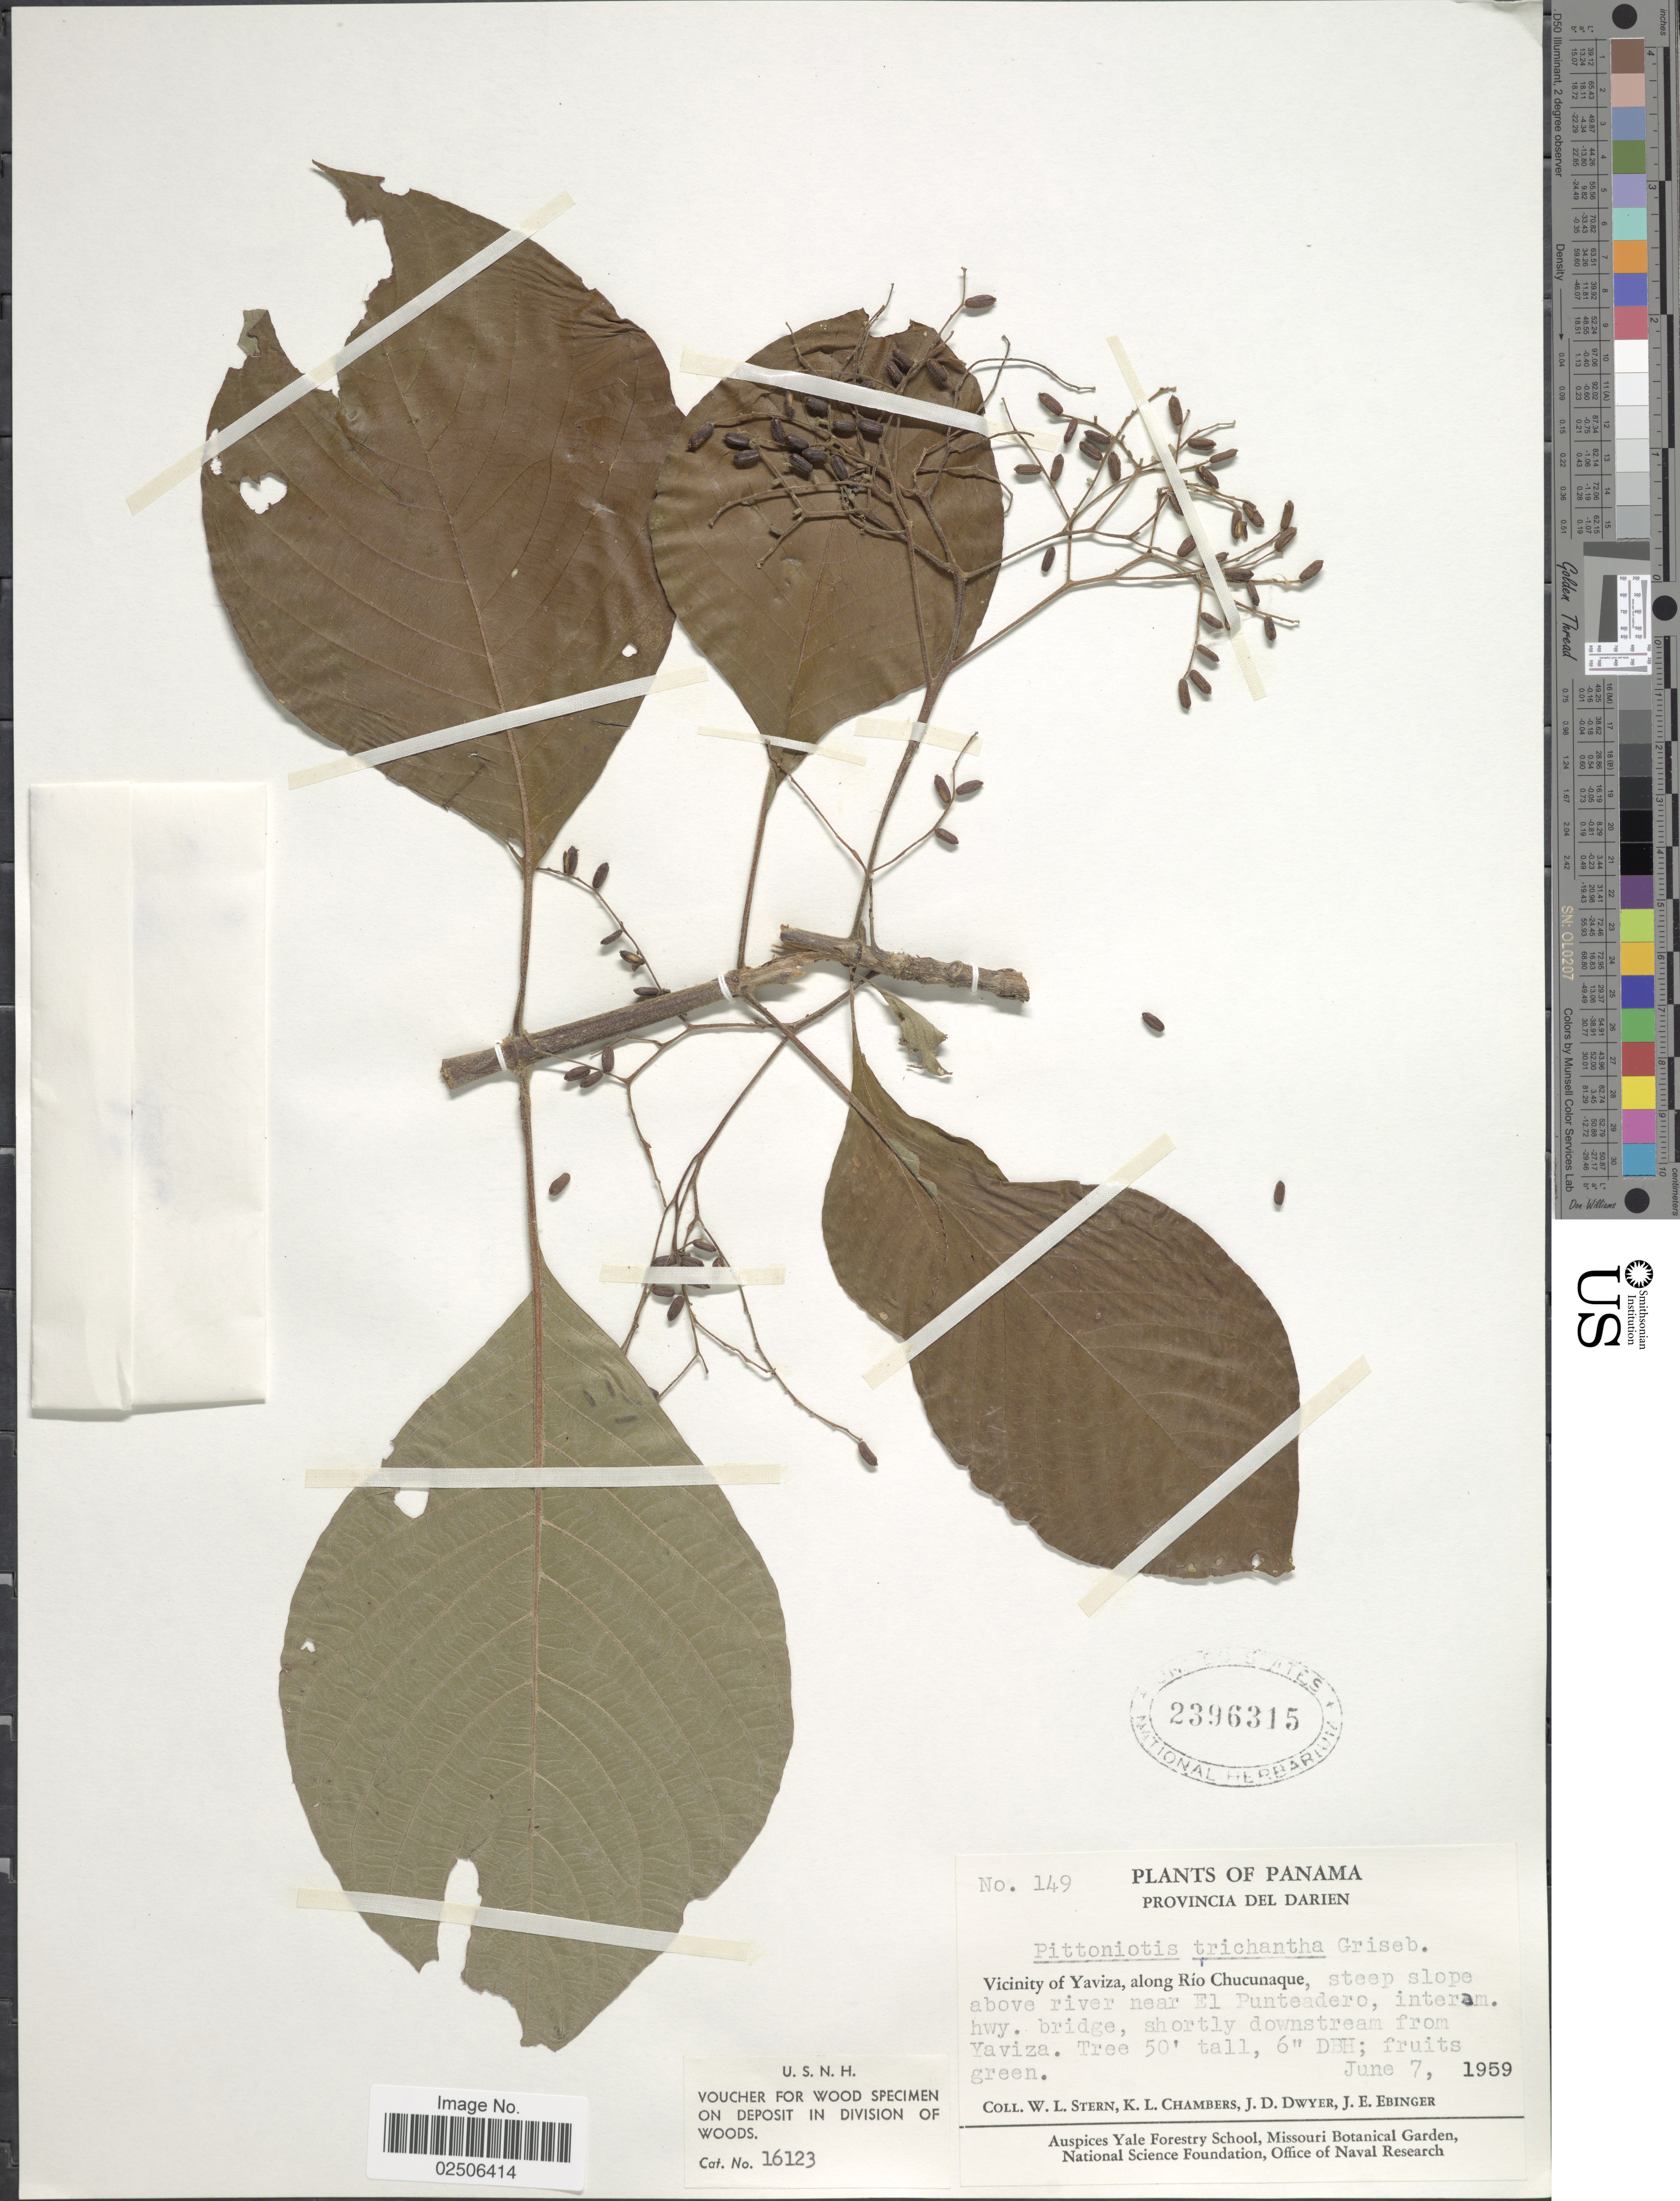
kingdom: Plantae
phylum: Tracheophyta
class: Magnoliopsida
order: Gentianales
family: Rubiaceae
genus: Pittoniotis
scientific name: Pittoniotis trichantha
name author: Griseb.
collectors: W. L. Stern, K. Chambers, J. D. Dwyer & J. Ebinger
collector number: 149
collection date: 1959-06-07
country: Panama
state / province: Darién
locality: Vicinity of Yaviza, along Rio Chucunaque, steep slope above river near El Punteadero, interam. hwy. bridge, shortly downstream from Yaviza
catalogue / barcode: US 2396315